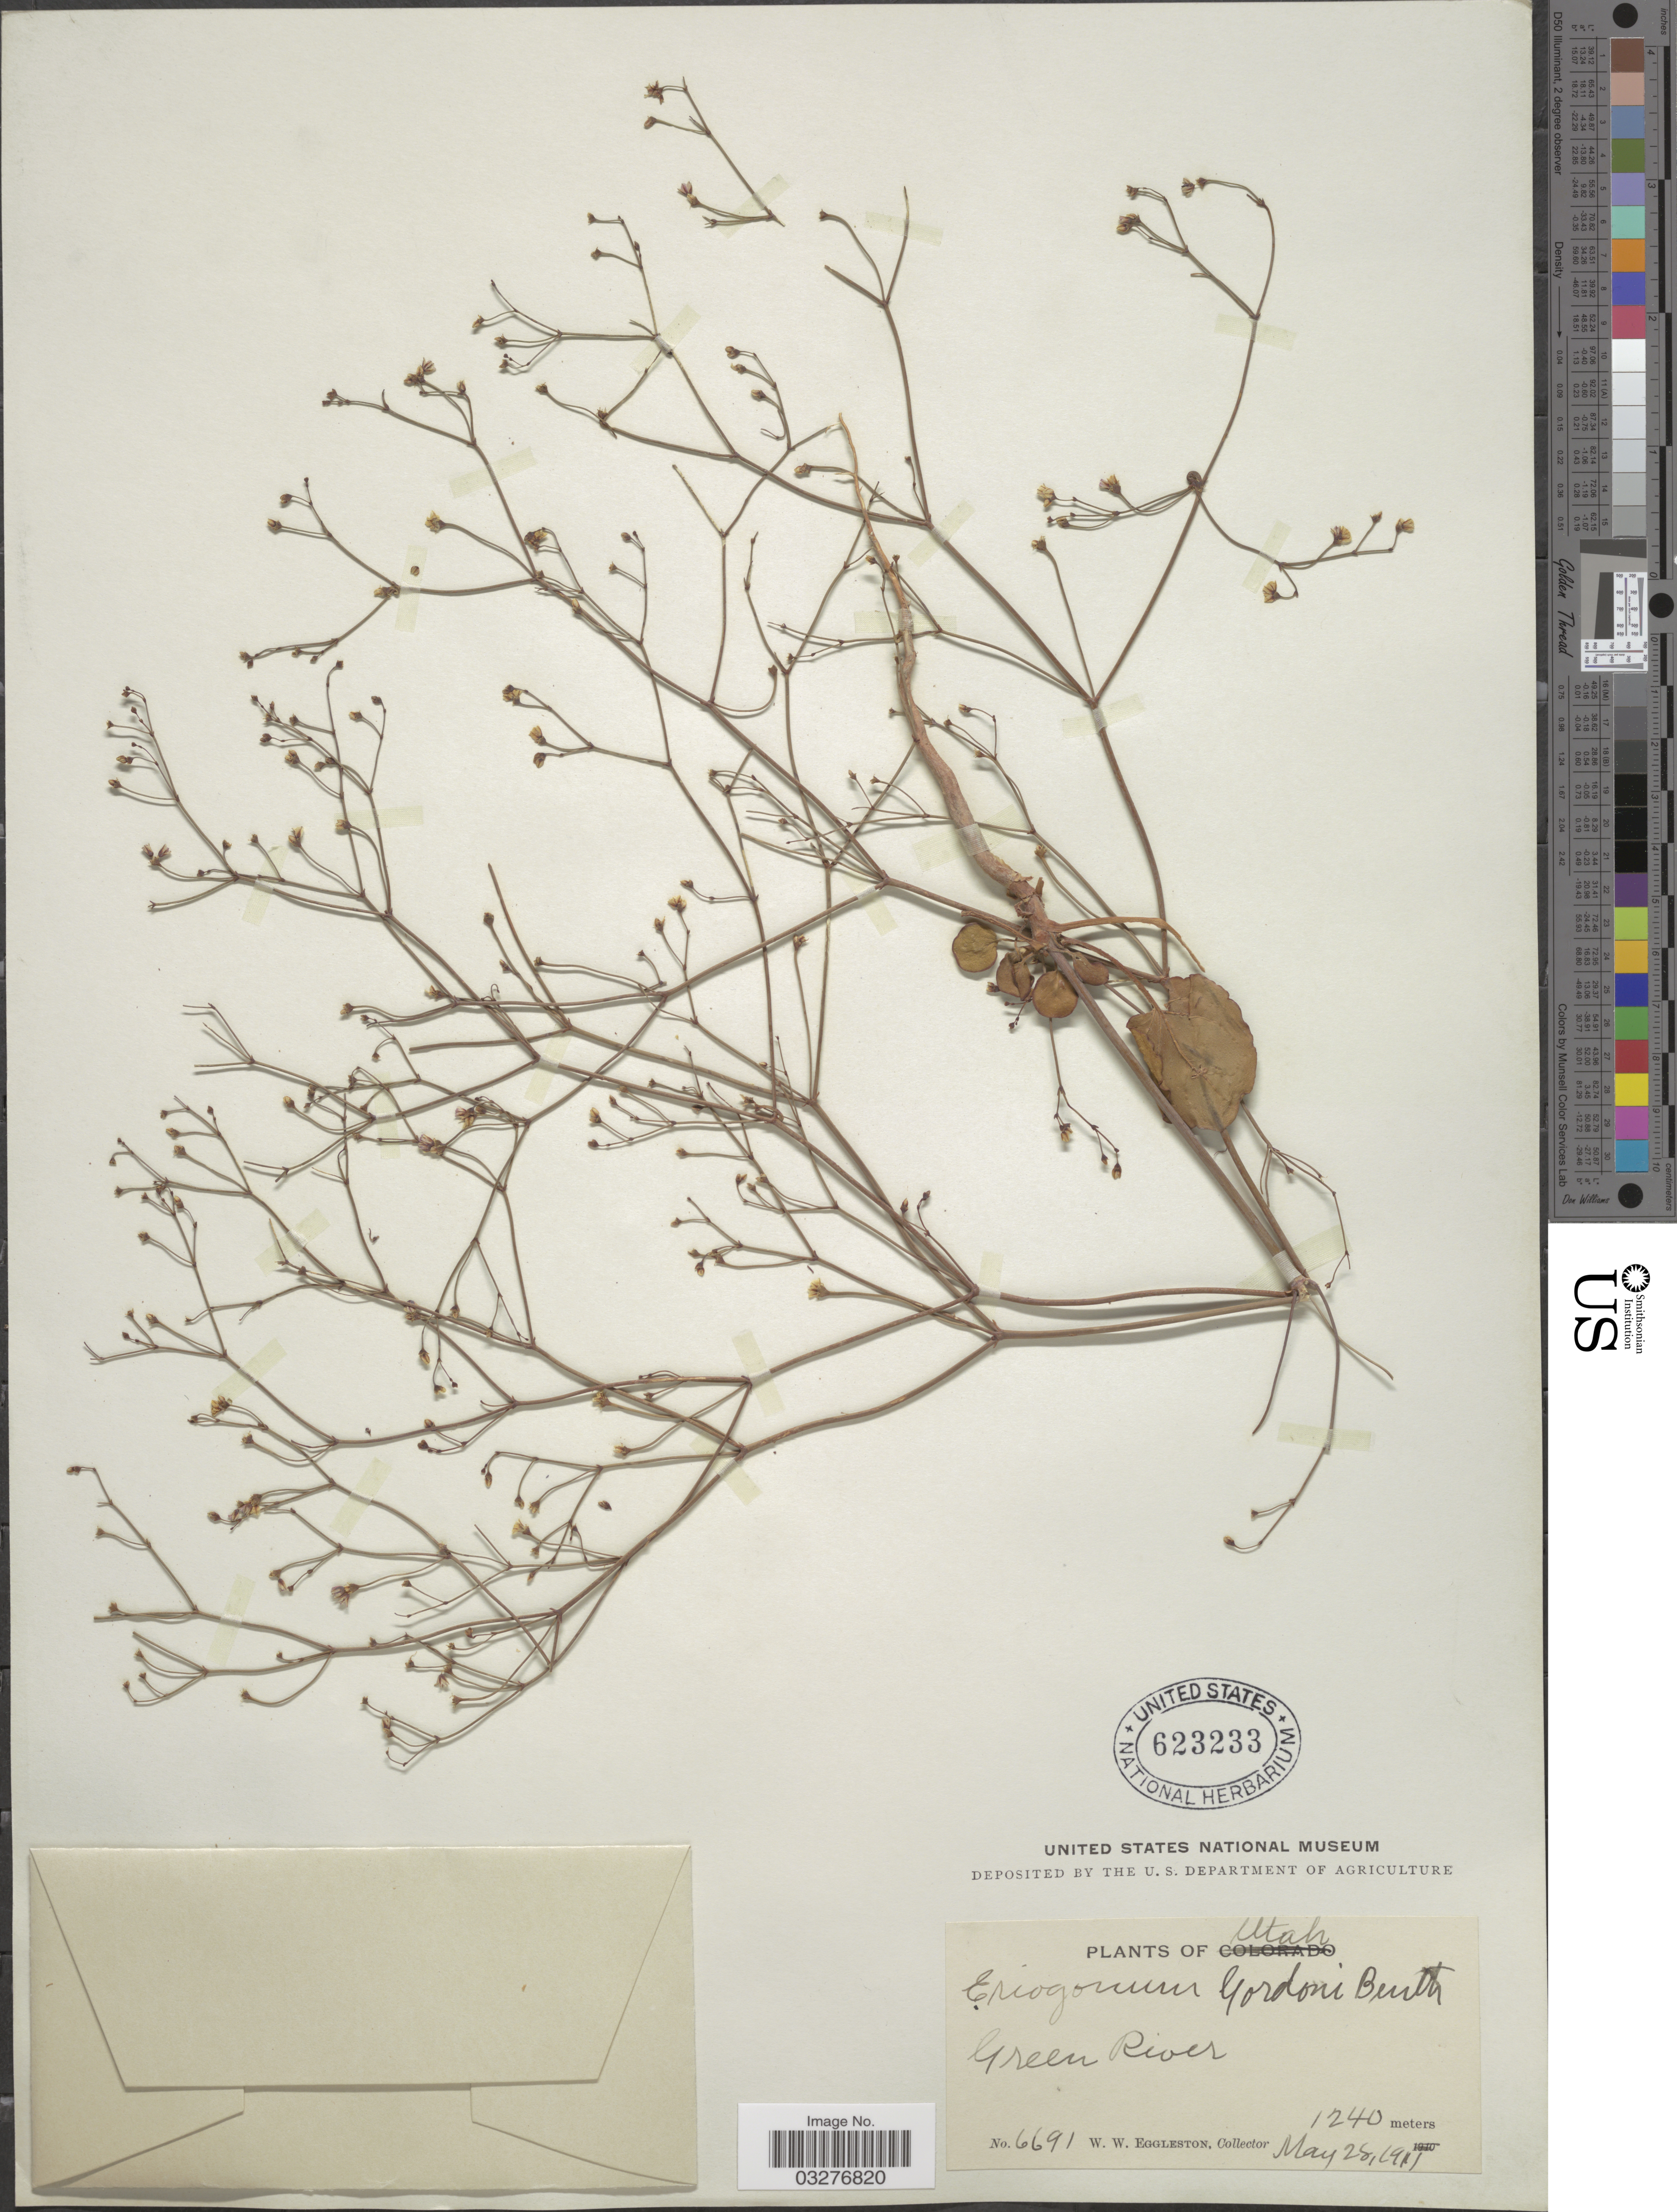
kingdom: Plantae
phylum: Tracheophyta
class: Magnoliopsida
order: Caryophyllales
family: Polygonaceae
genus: Eriogonum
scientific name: Eriogonum gordonii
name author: Benth.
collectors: W. W. Eggleston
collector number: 6691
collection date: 1911-05-28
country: United States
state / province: Utah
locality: Green River.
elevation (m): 1240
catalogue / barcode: US 623233